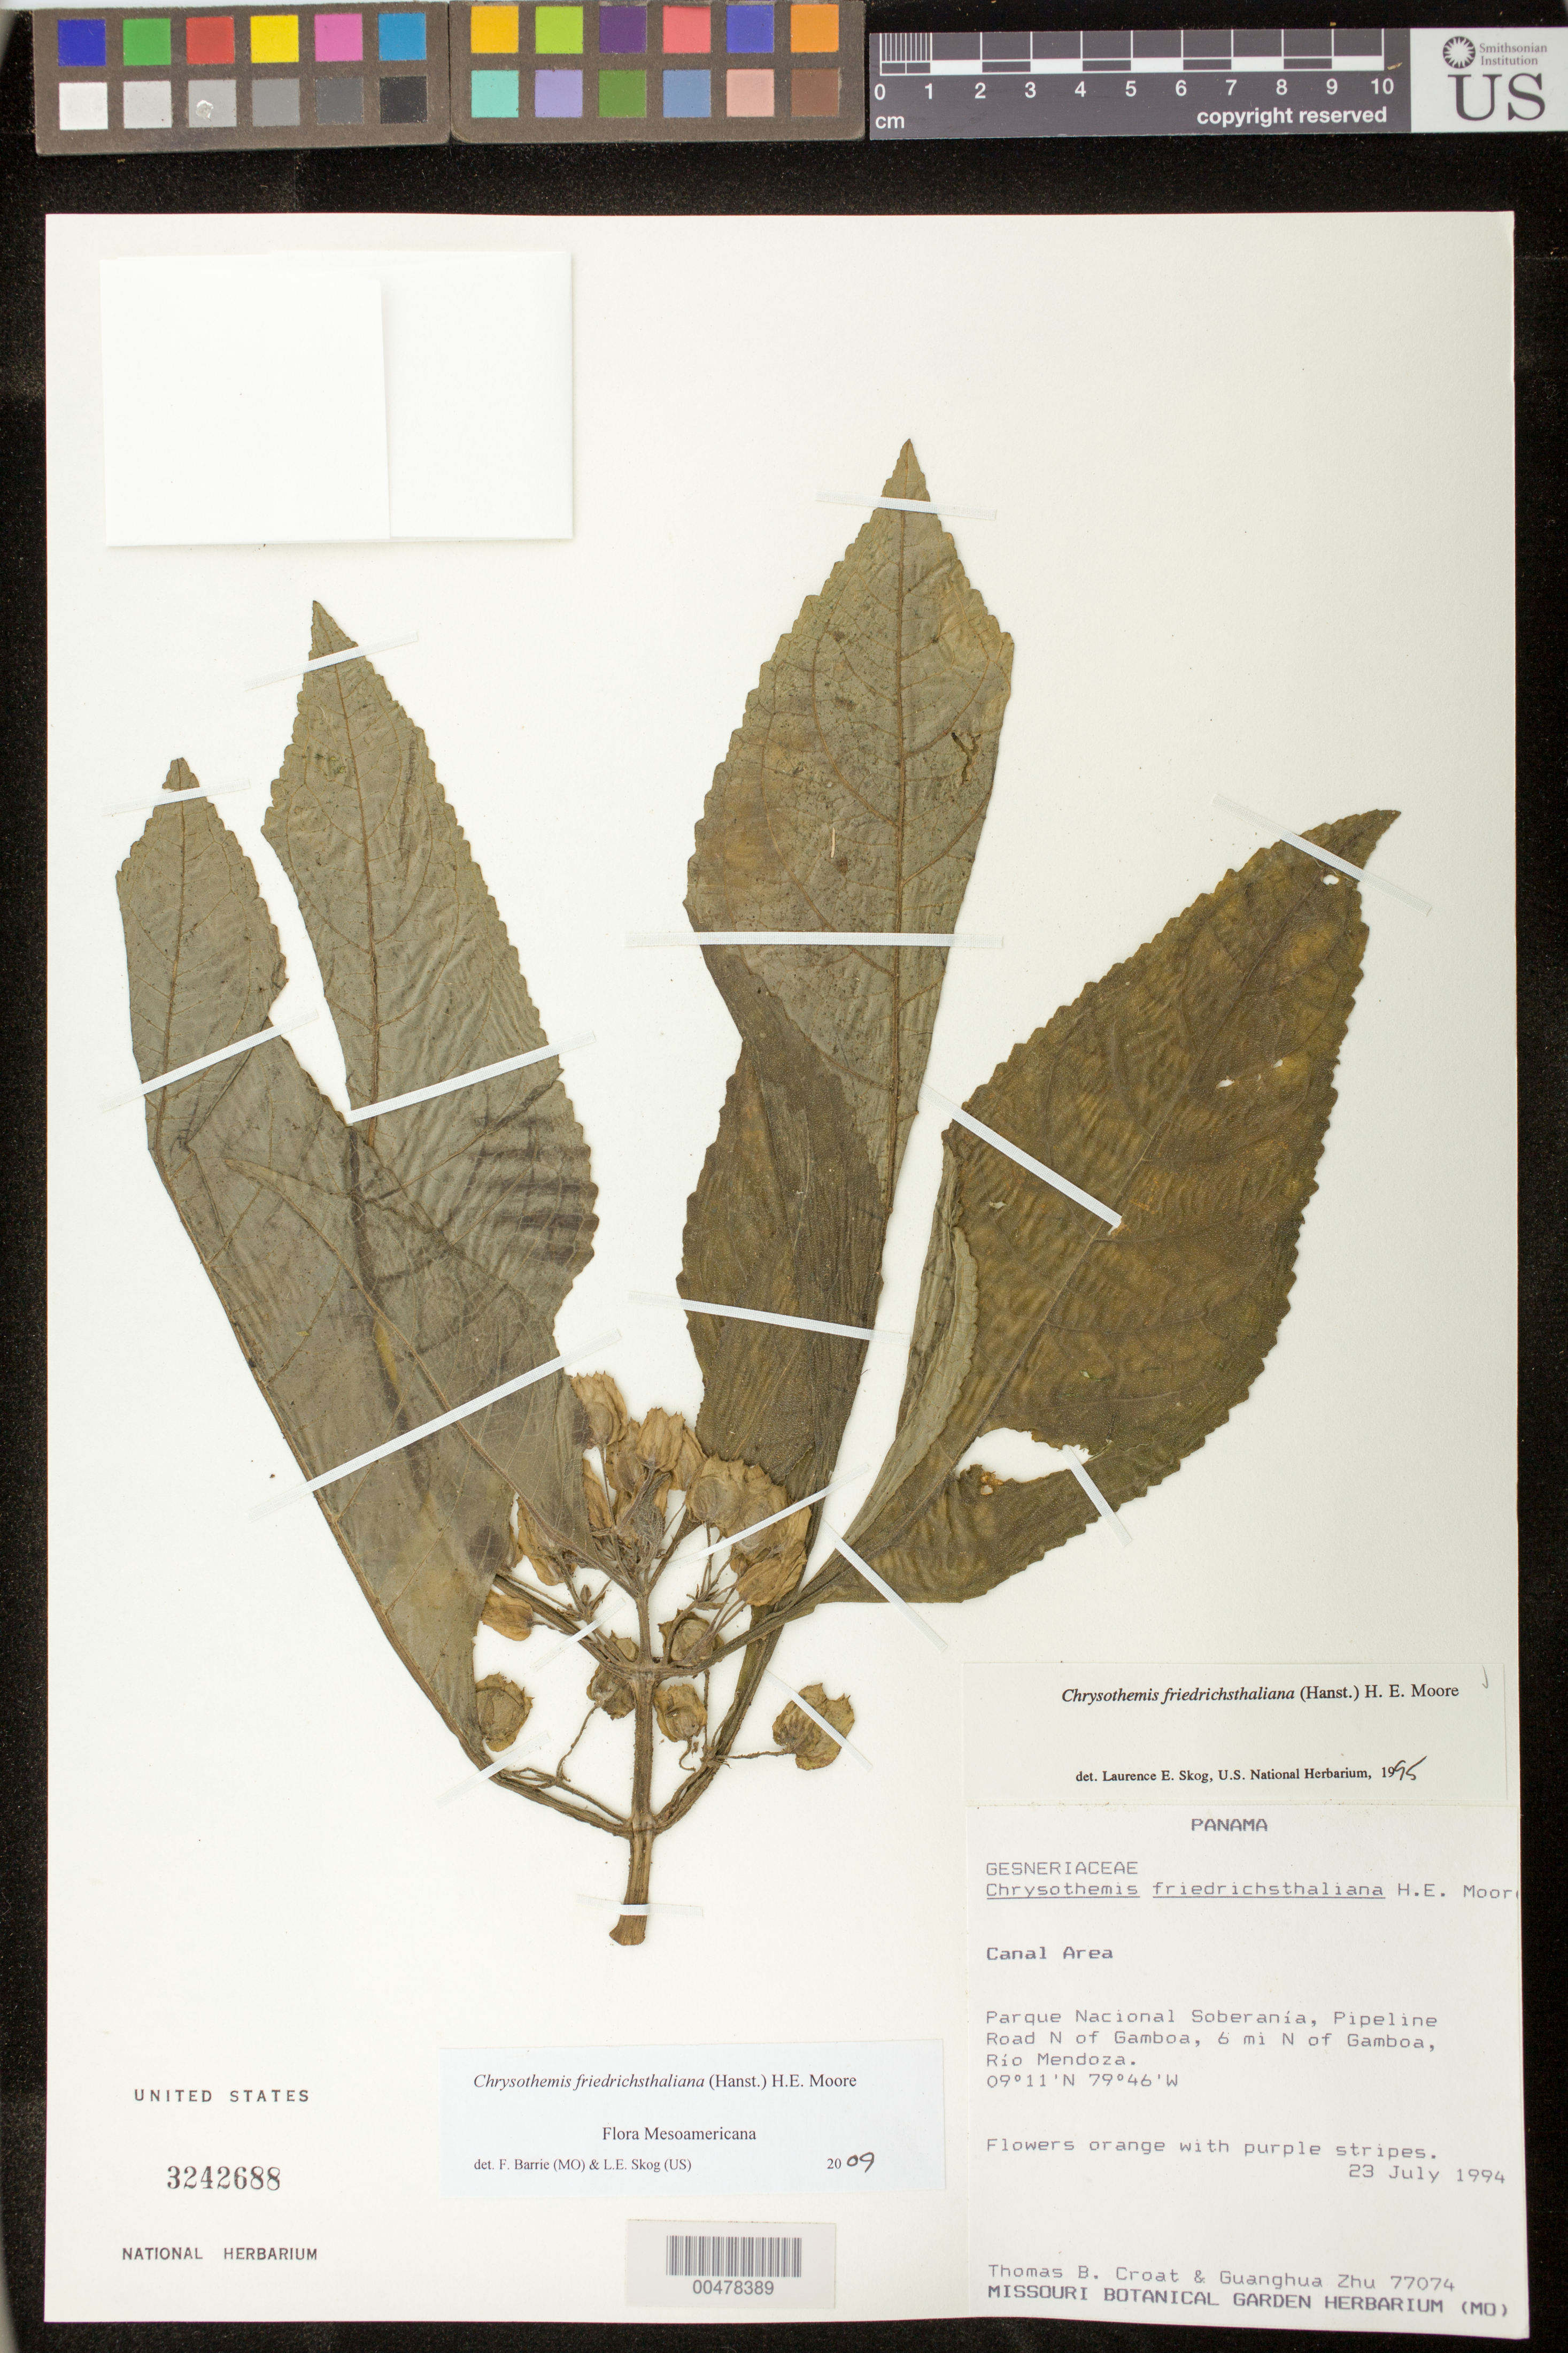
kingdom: Plantae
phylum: Tracheophyta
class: Magnoliopsida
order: Lamiales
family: Gesneriaceae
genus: Chrysothemis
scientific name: Chrysothemis friedrichsthaliana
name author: (Hanst.) H.E. Moore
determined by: Skog, Laurence E.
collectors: T. B. Croat & G. H. Zhu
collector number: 77074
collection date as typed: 23 Jul 1994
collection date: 1994-07-23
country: Panama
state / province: Colón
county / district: Canal Zone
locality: Parque Nacional Soberanía, Pipeline Road N of Gamboa, 6 mi N of Gamboa, Río Mendoza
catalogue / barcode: US 3242688